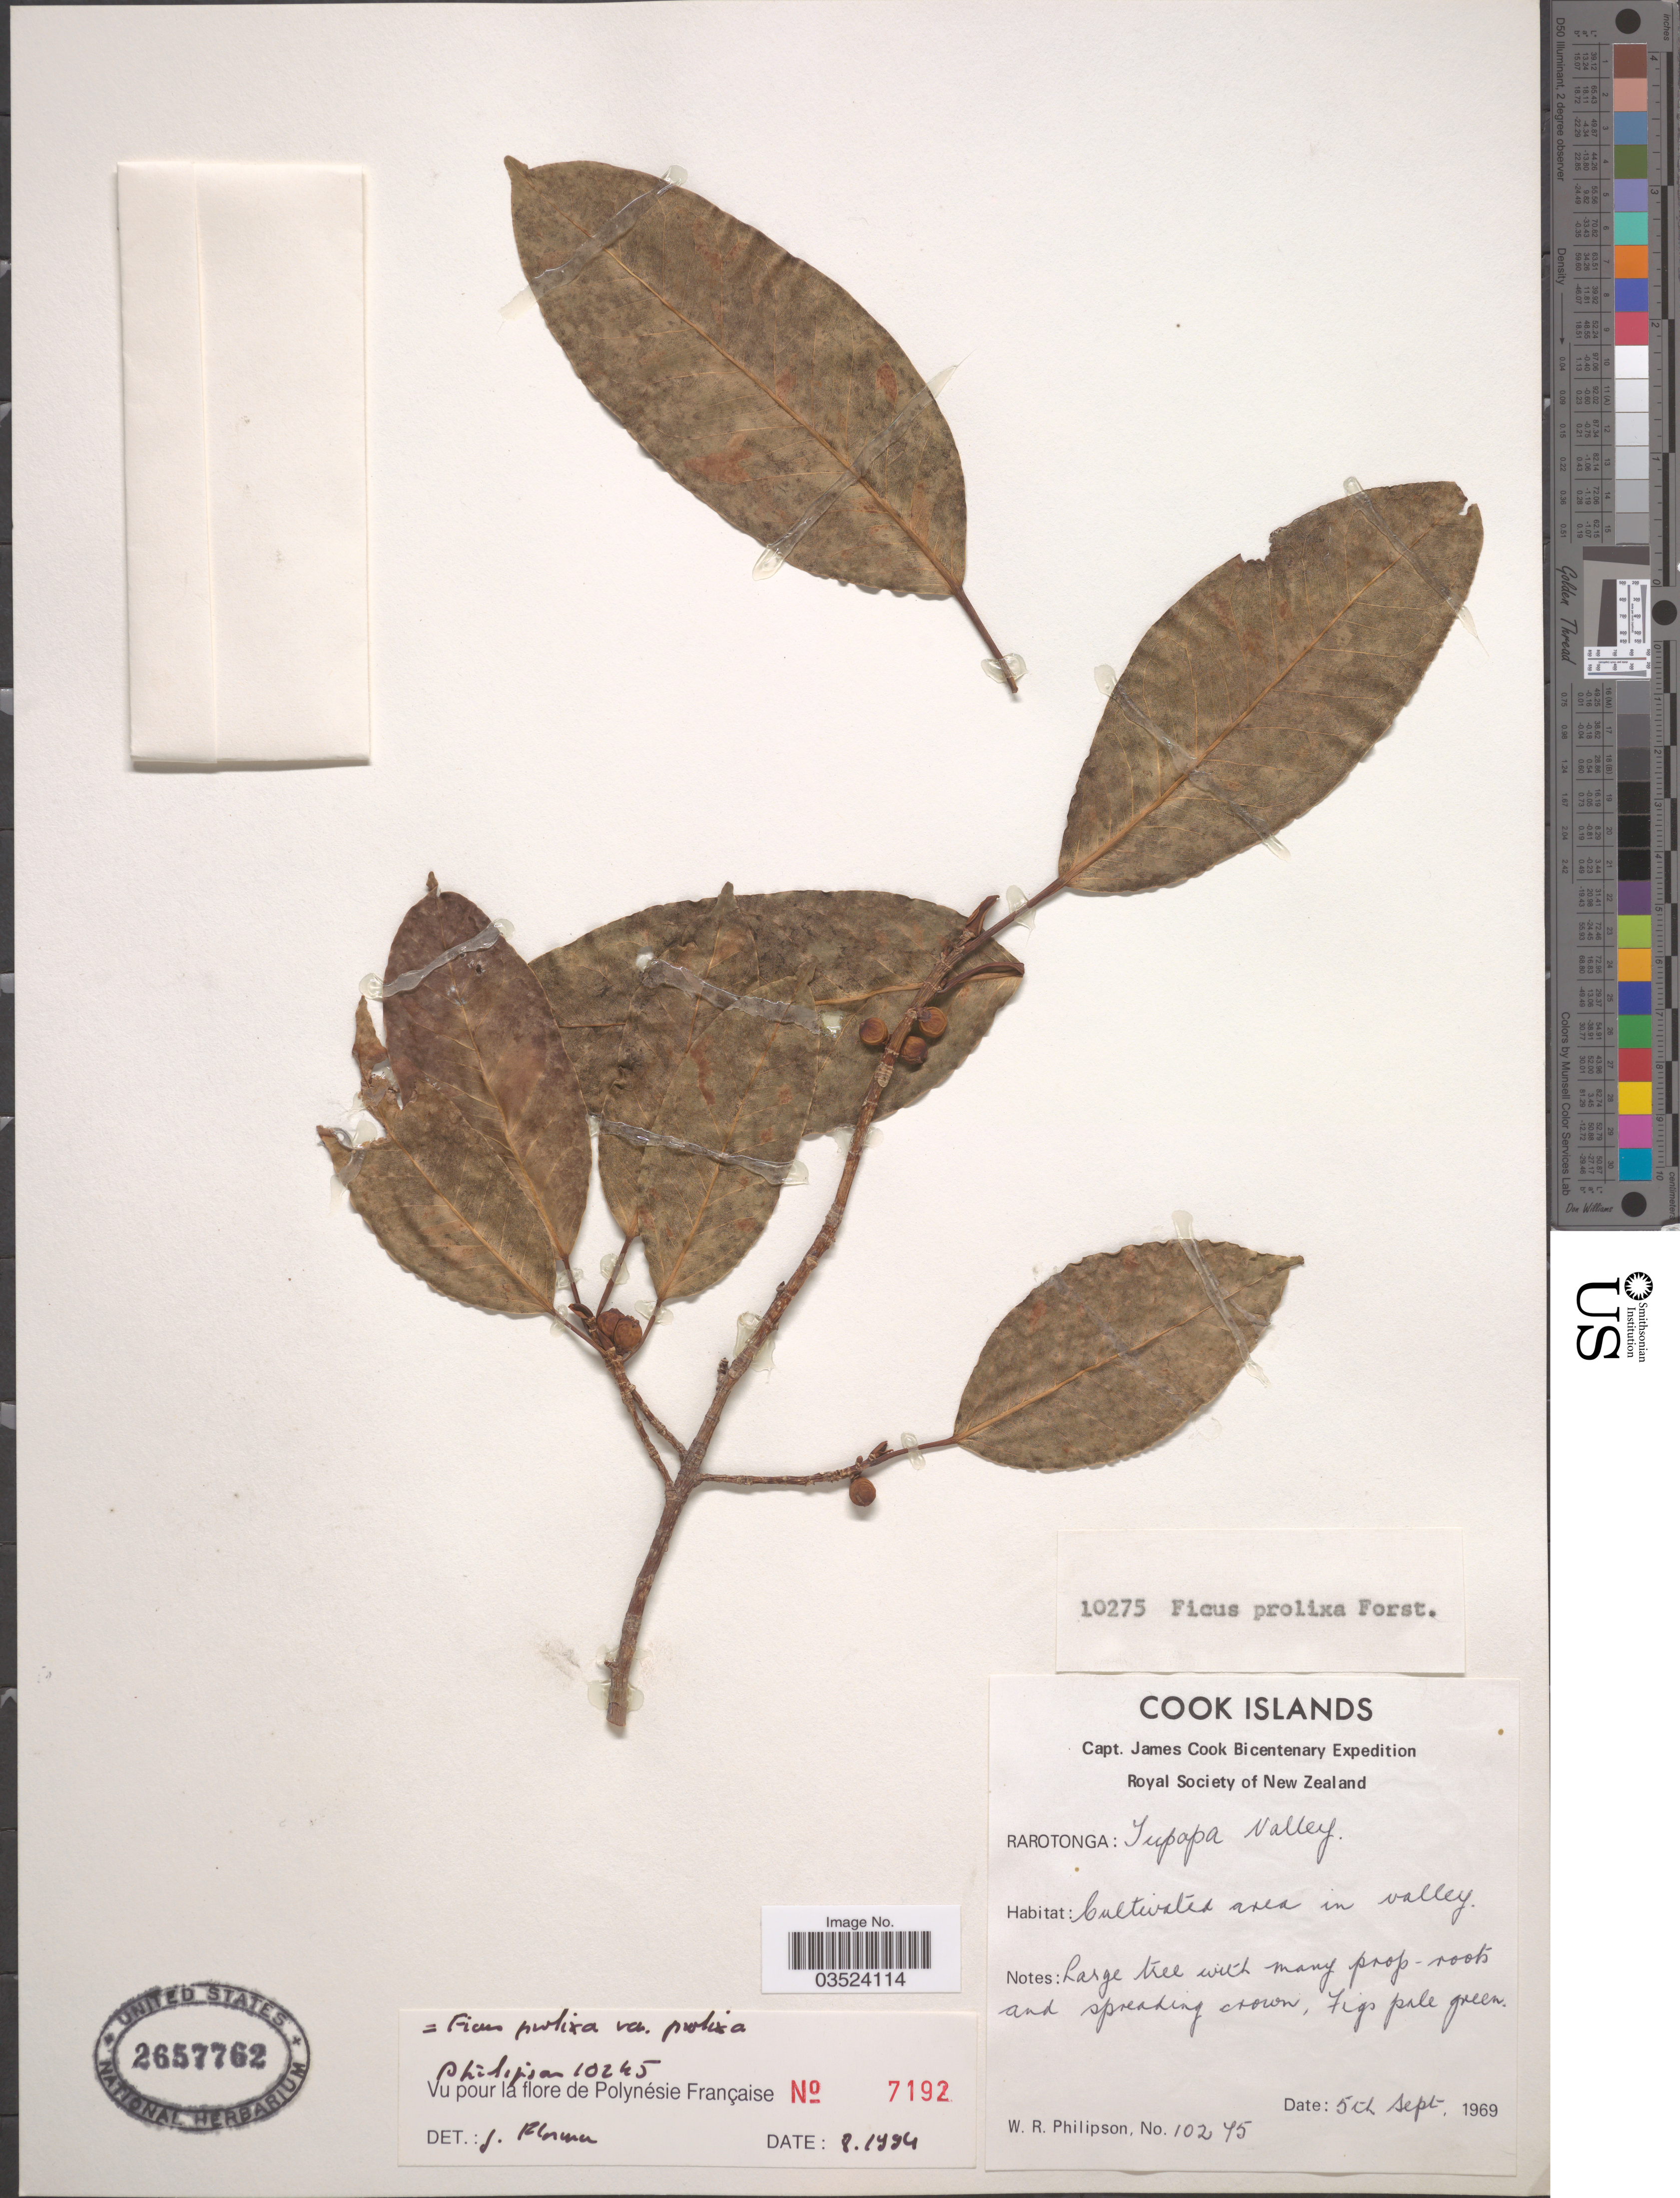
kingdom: Plantae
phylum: Tracheophyta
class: Magnoliopsida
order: Rosales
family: Moraceae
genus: Ficus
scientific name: Ficus prolixa var. prolixa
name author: G. Forst.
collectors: W. R. Philipson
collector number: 10275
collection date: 1969-09-05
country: Cook Islands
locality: Rarotonga: Iupapa Valley.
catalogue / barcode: US 2657762